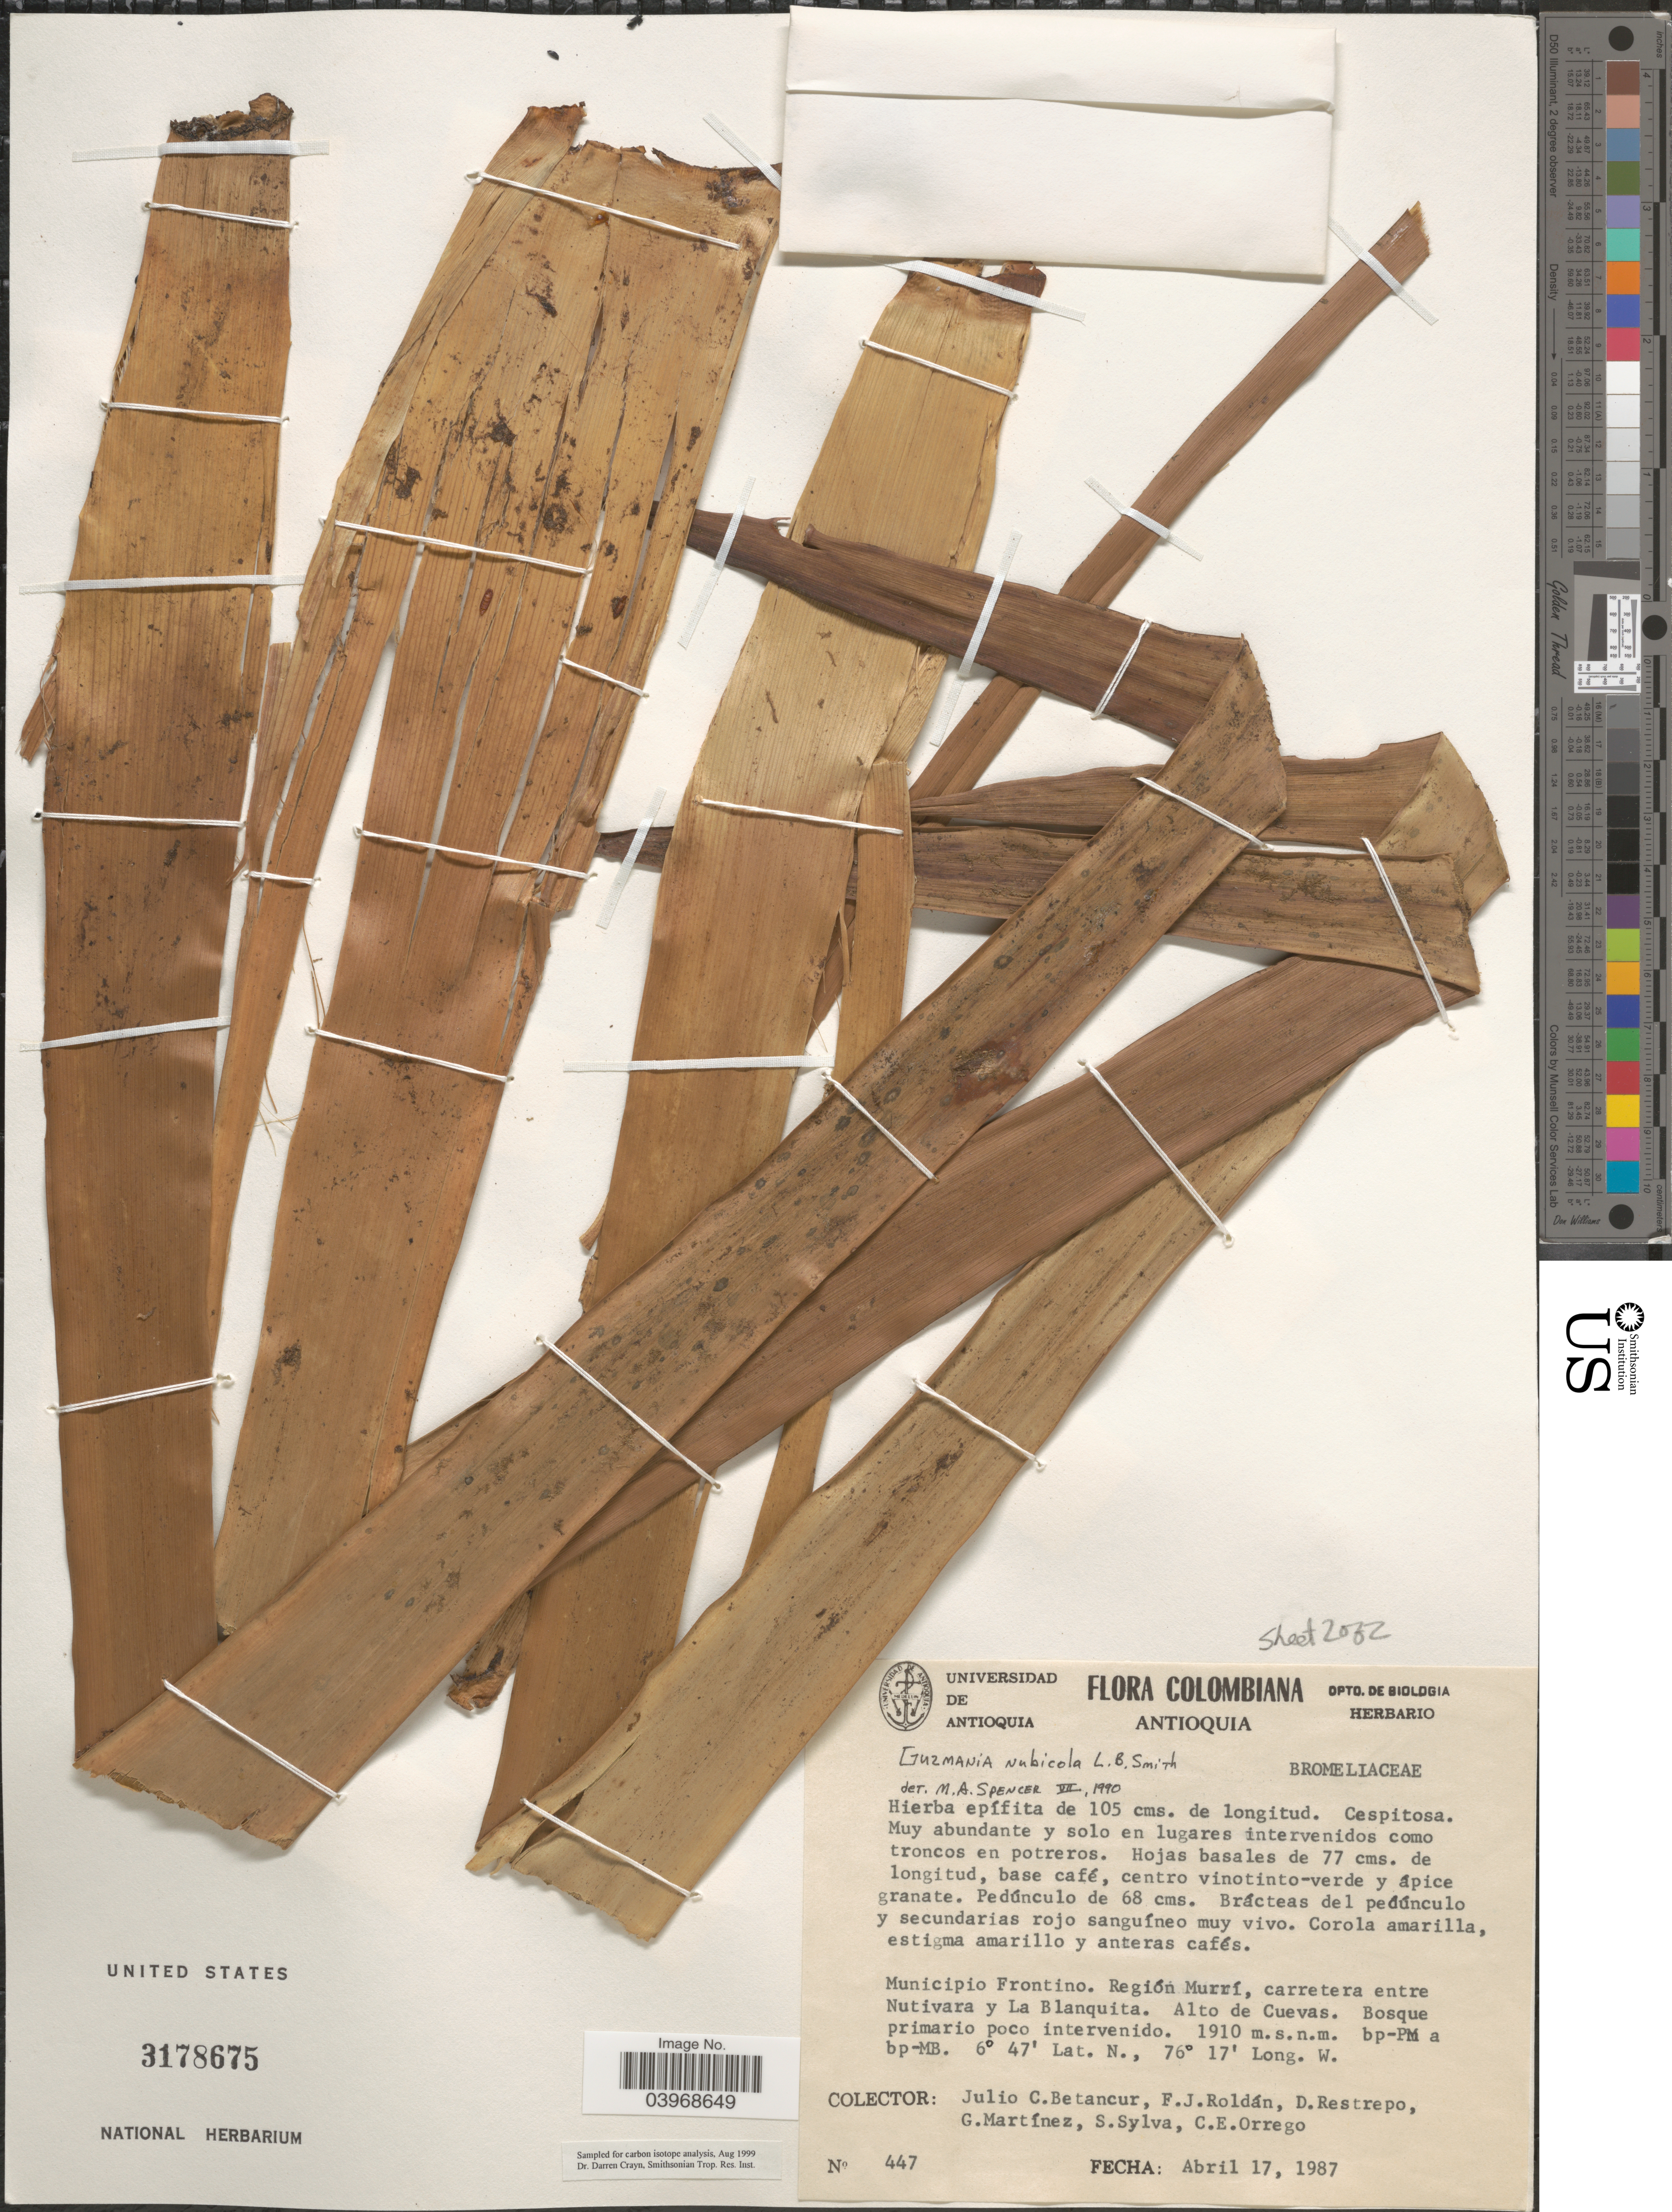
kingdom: Plantae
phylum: Tracheophyta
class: Liliopsida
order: Poales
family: Bromeliaceae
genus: Guzmania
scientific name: Guzmania nubicola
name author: L.B. Sm.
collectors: J. C. Betancur, F. J. Roldán, D. Restrepo, G. Martinez & et al.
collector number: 447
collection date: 1987-04-17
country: Colombia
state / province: Antioquia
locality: Municipio Frontino. Región Murrí, carretera entre Nutivara y La Blanquita. Alto de Cuevas.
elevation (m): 1910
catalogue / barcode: US 3178675